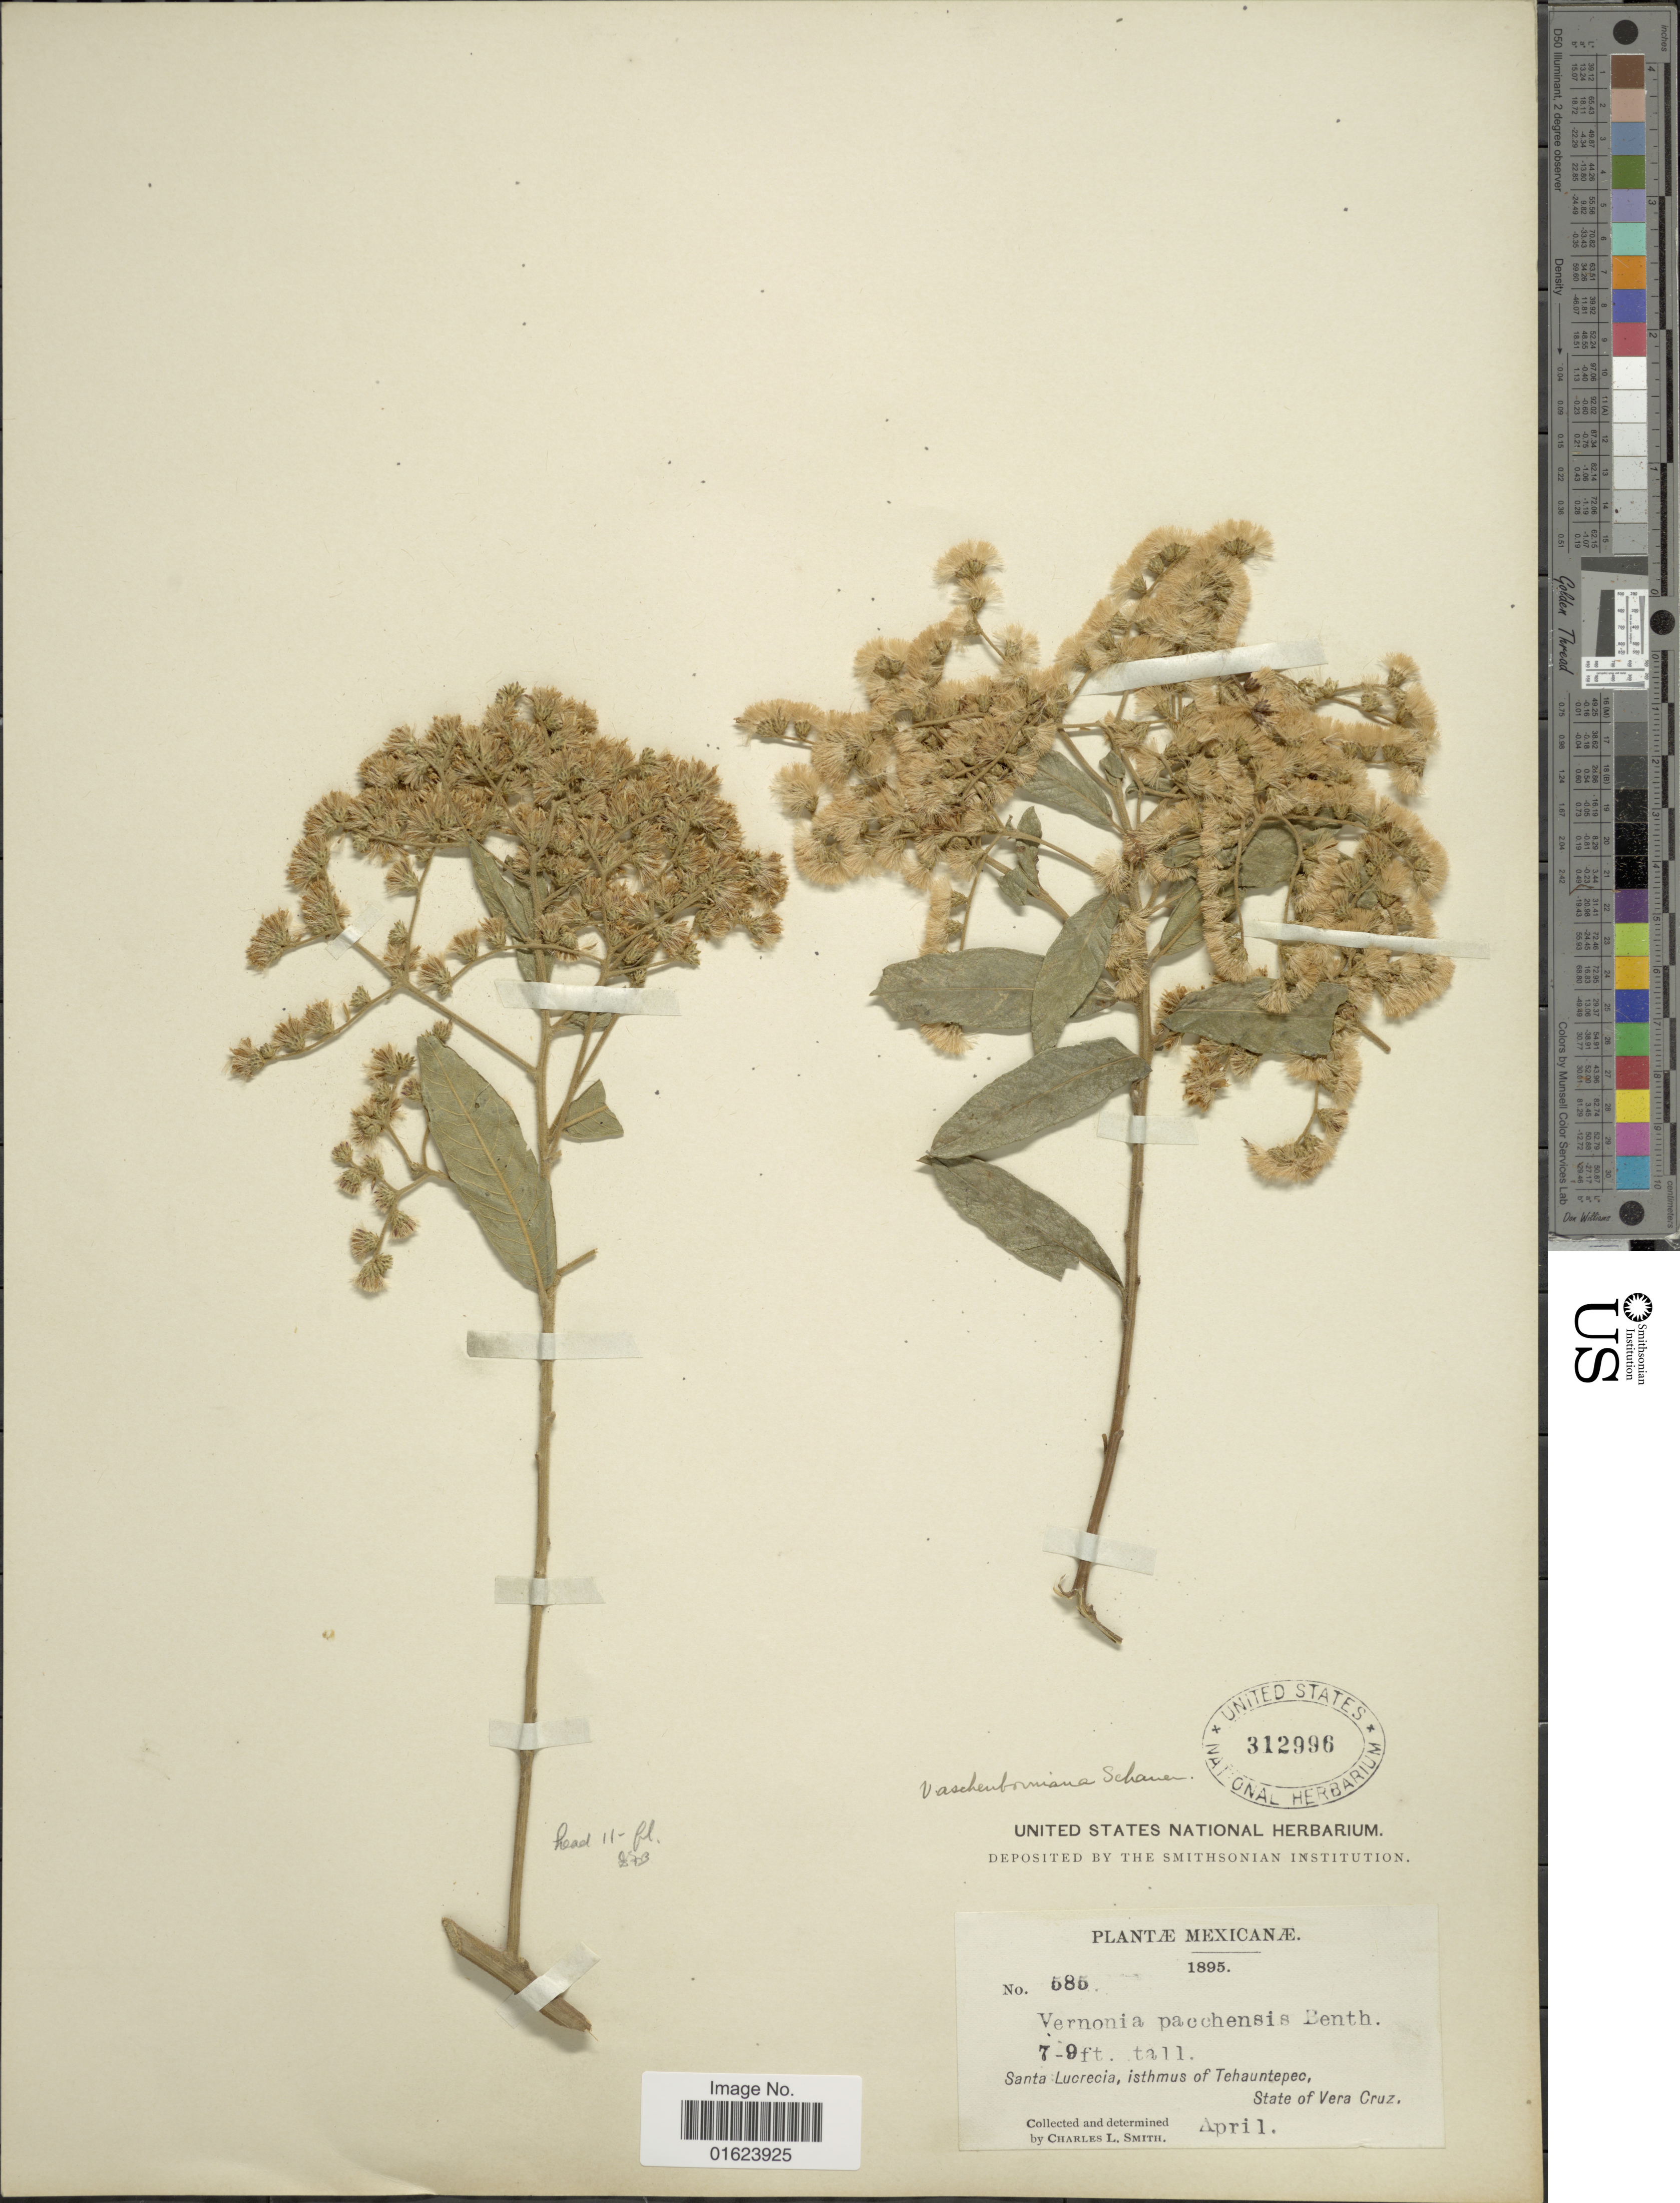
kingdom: Plantae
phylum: Tracheophyta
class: Magnoliopsida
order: Asterales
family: Asteraceae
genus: Vernonanthura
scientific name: Vernonanthura patens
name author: (Kunth) H. Rob.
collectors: C. L. Smith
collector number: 585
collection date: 1895-04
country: Mexico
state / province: Veracruz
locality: Santa Lucrecia, isthmus of Tehauntepec, State of Vera Cruz.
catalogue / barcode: US 312996